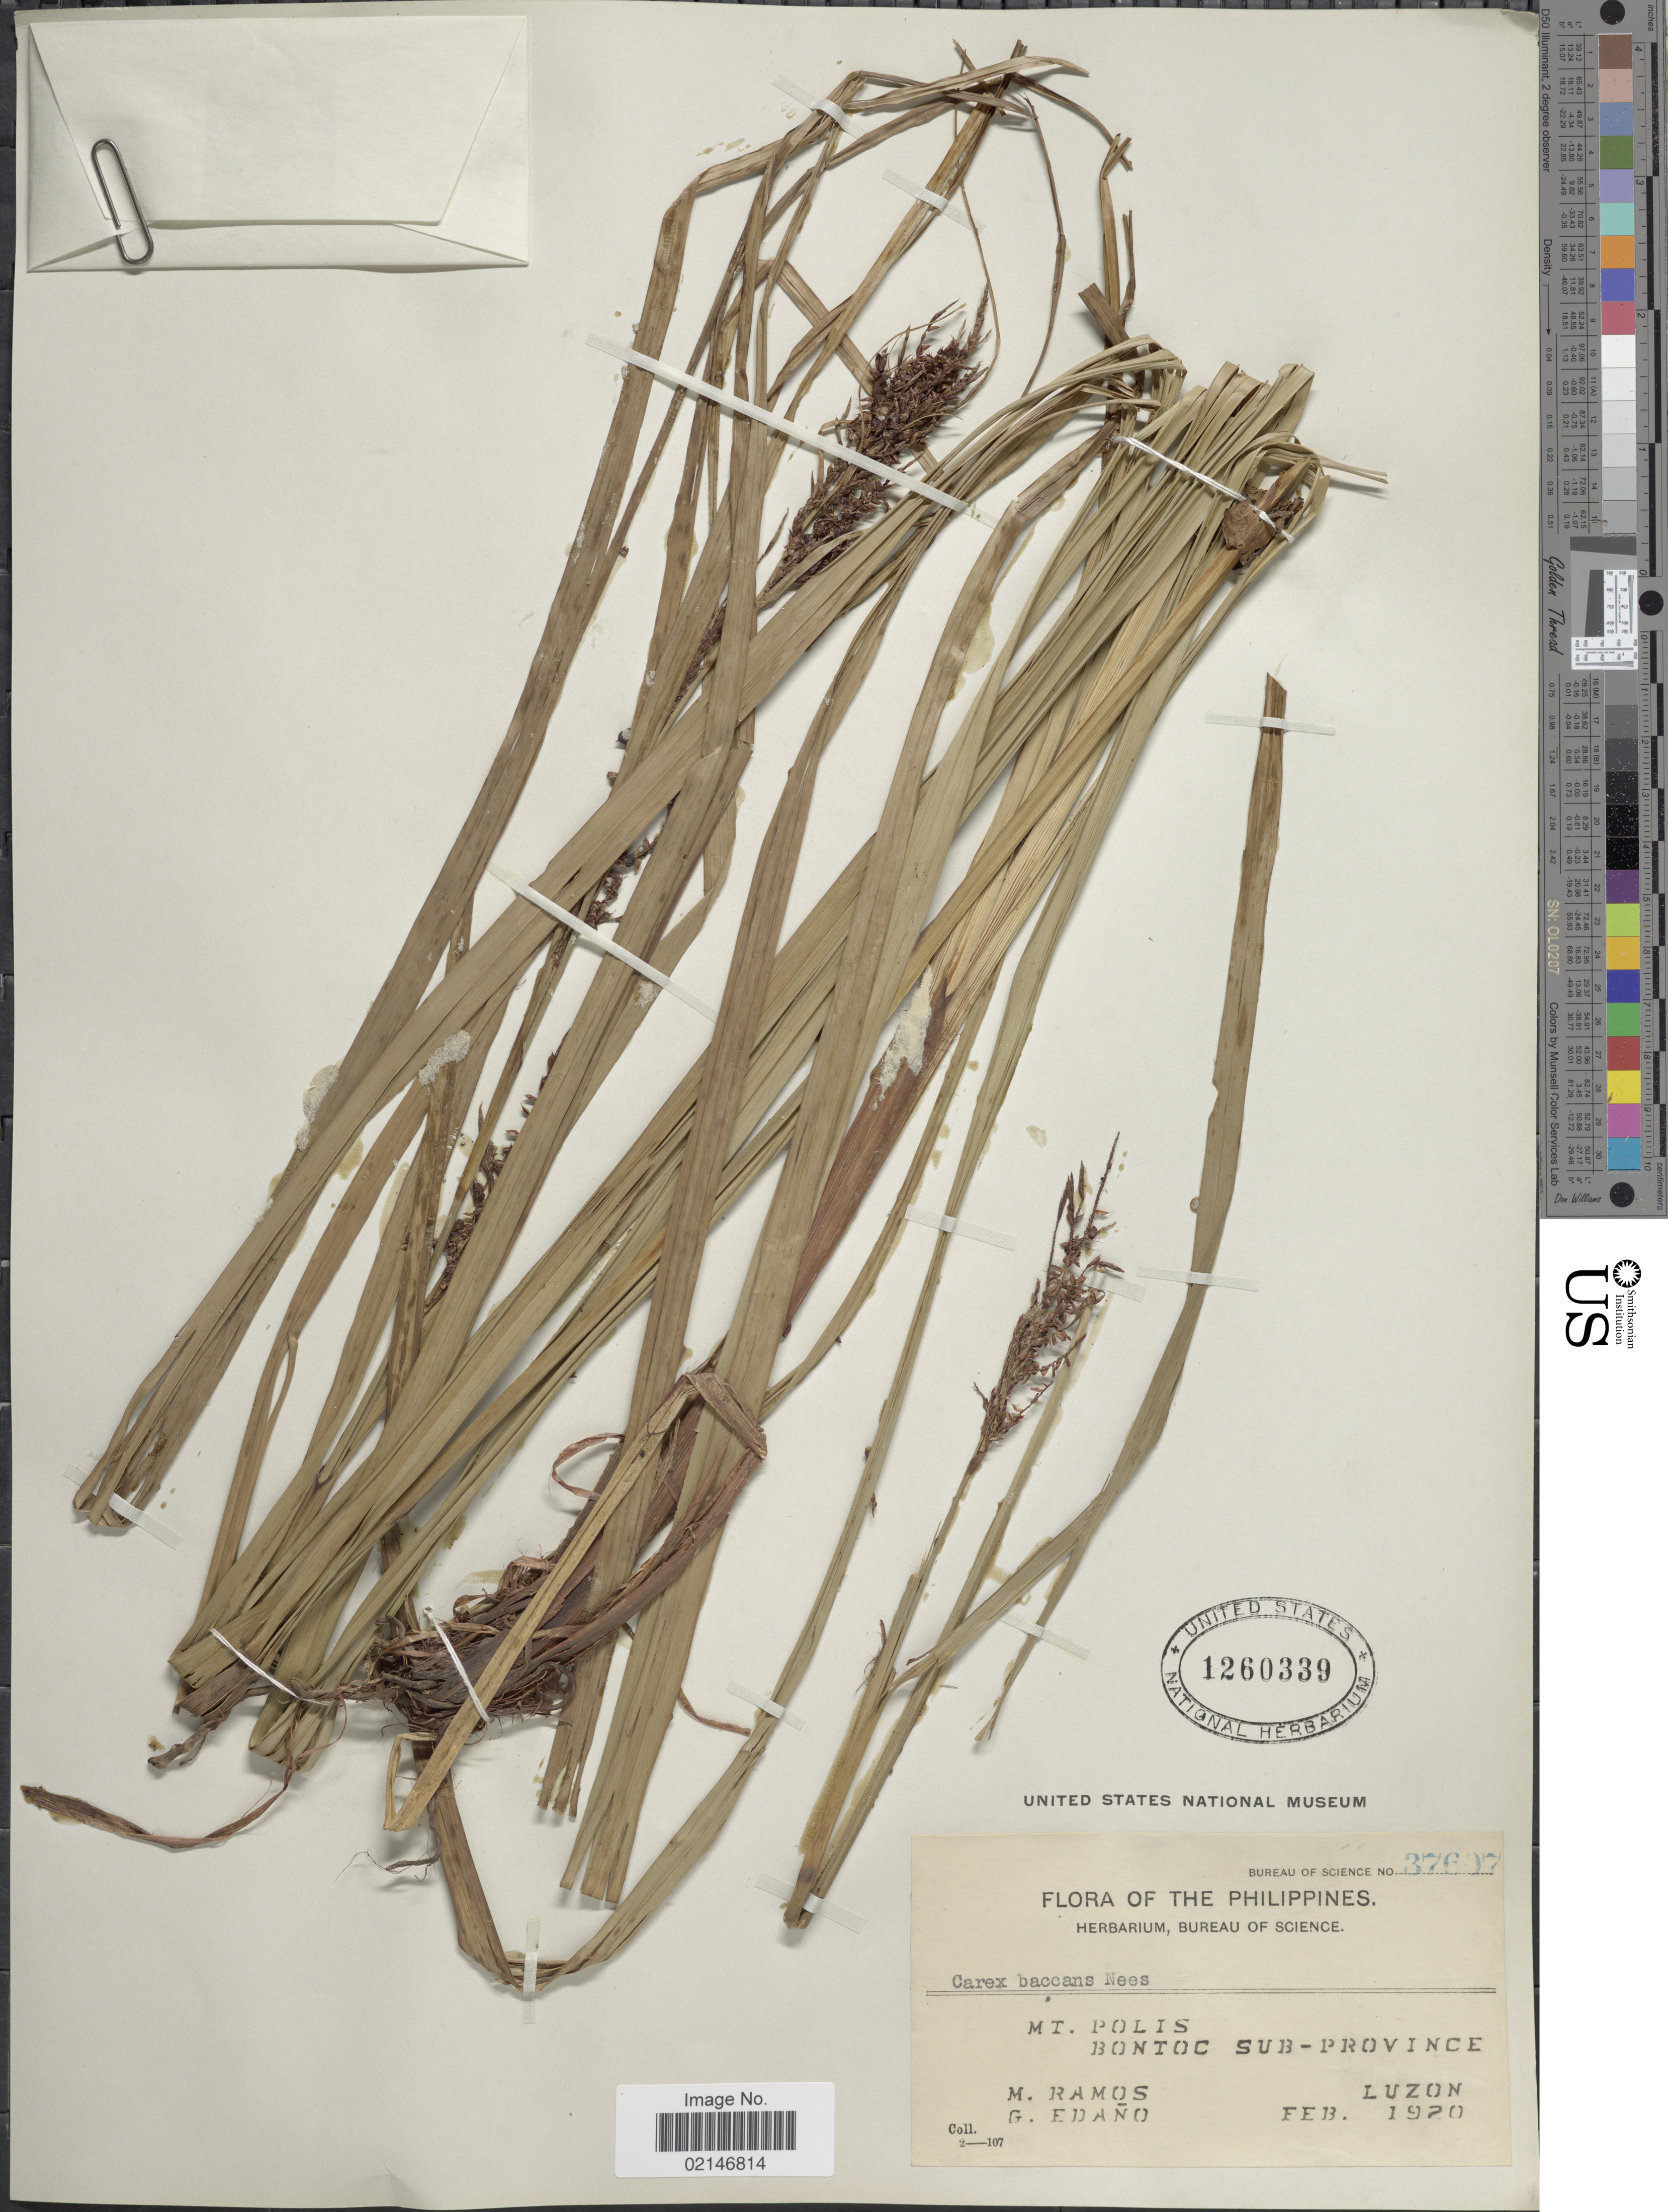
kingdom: Plantae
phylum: Tracheophyta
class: Liliopsida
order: Poales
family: Cyperaceae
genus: Carex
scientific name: Carex baccans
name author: Nees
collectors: M. Ramos & G. Edaño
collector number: Bureau Of Science 37607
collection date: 1920-02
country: Philippines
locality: Mt. Polis, Bontoc Sub-Province, Luzon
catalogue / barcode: US 1260339